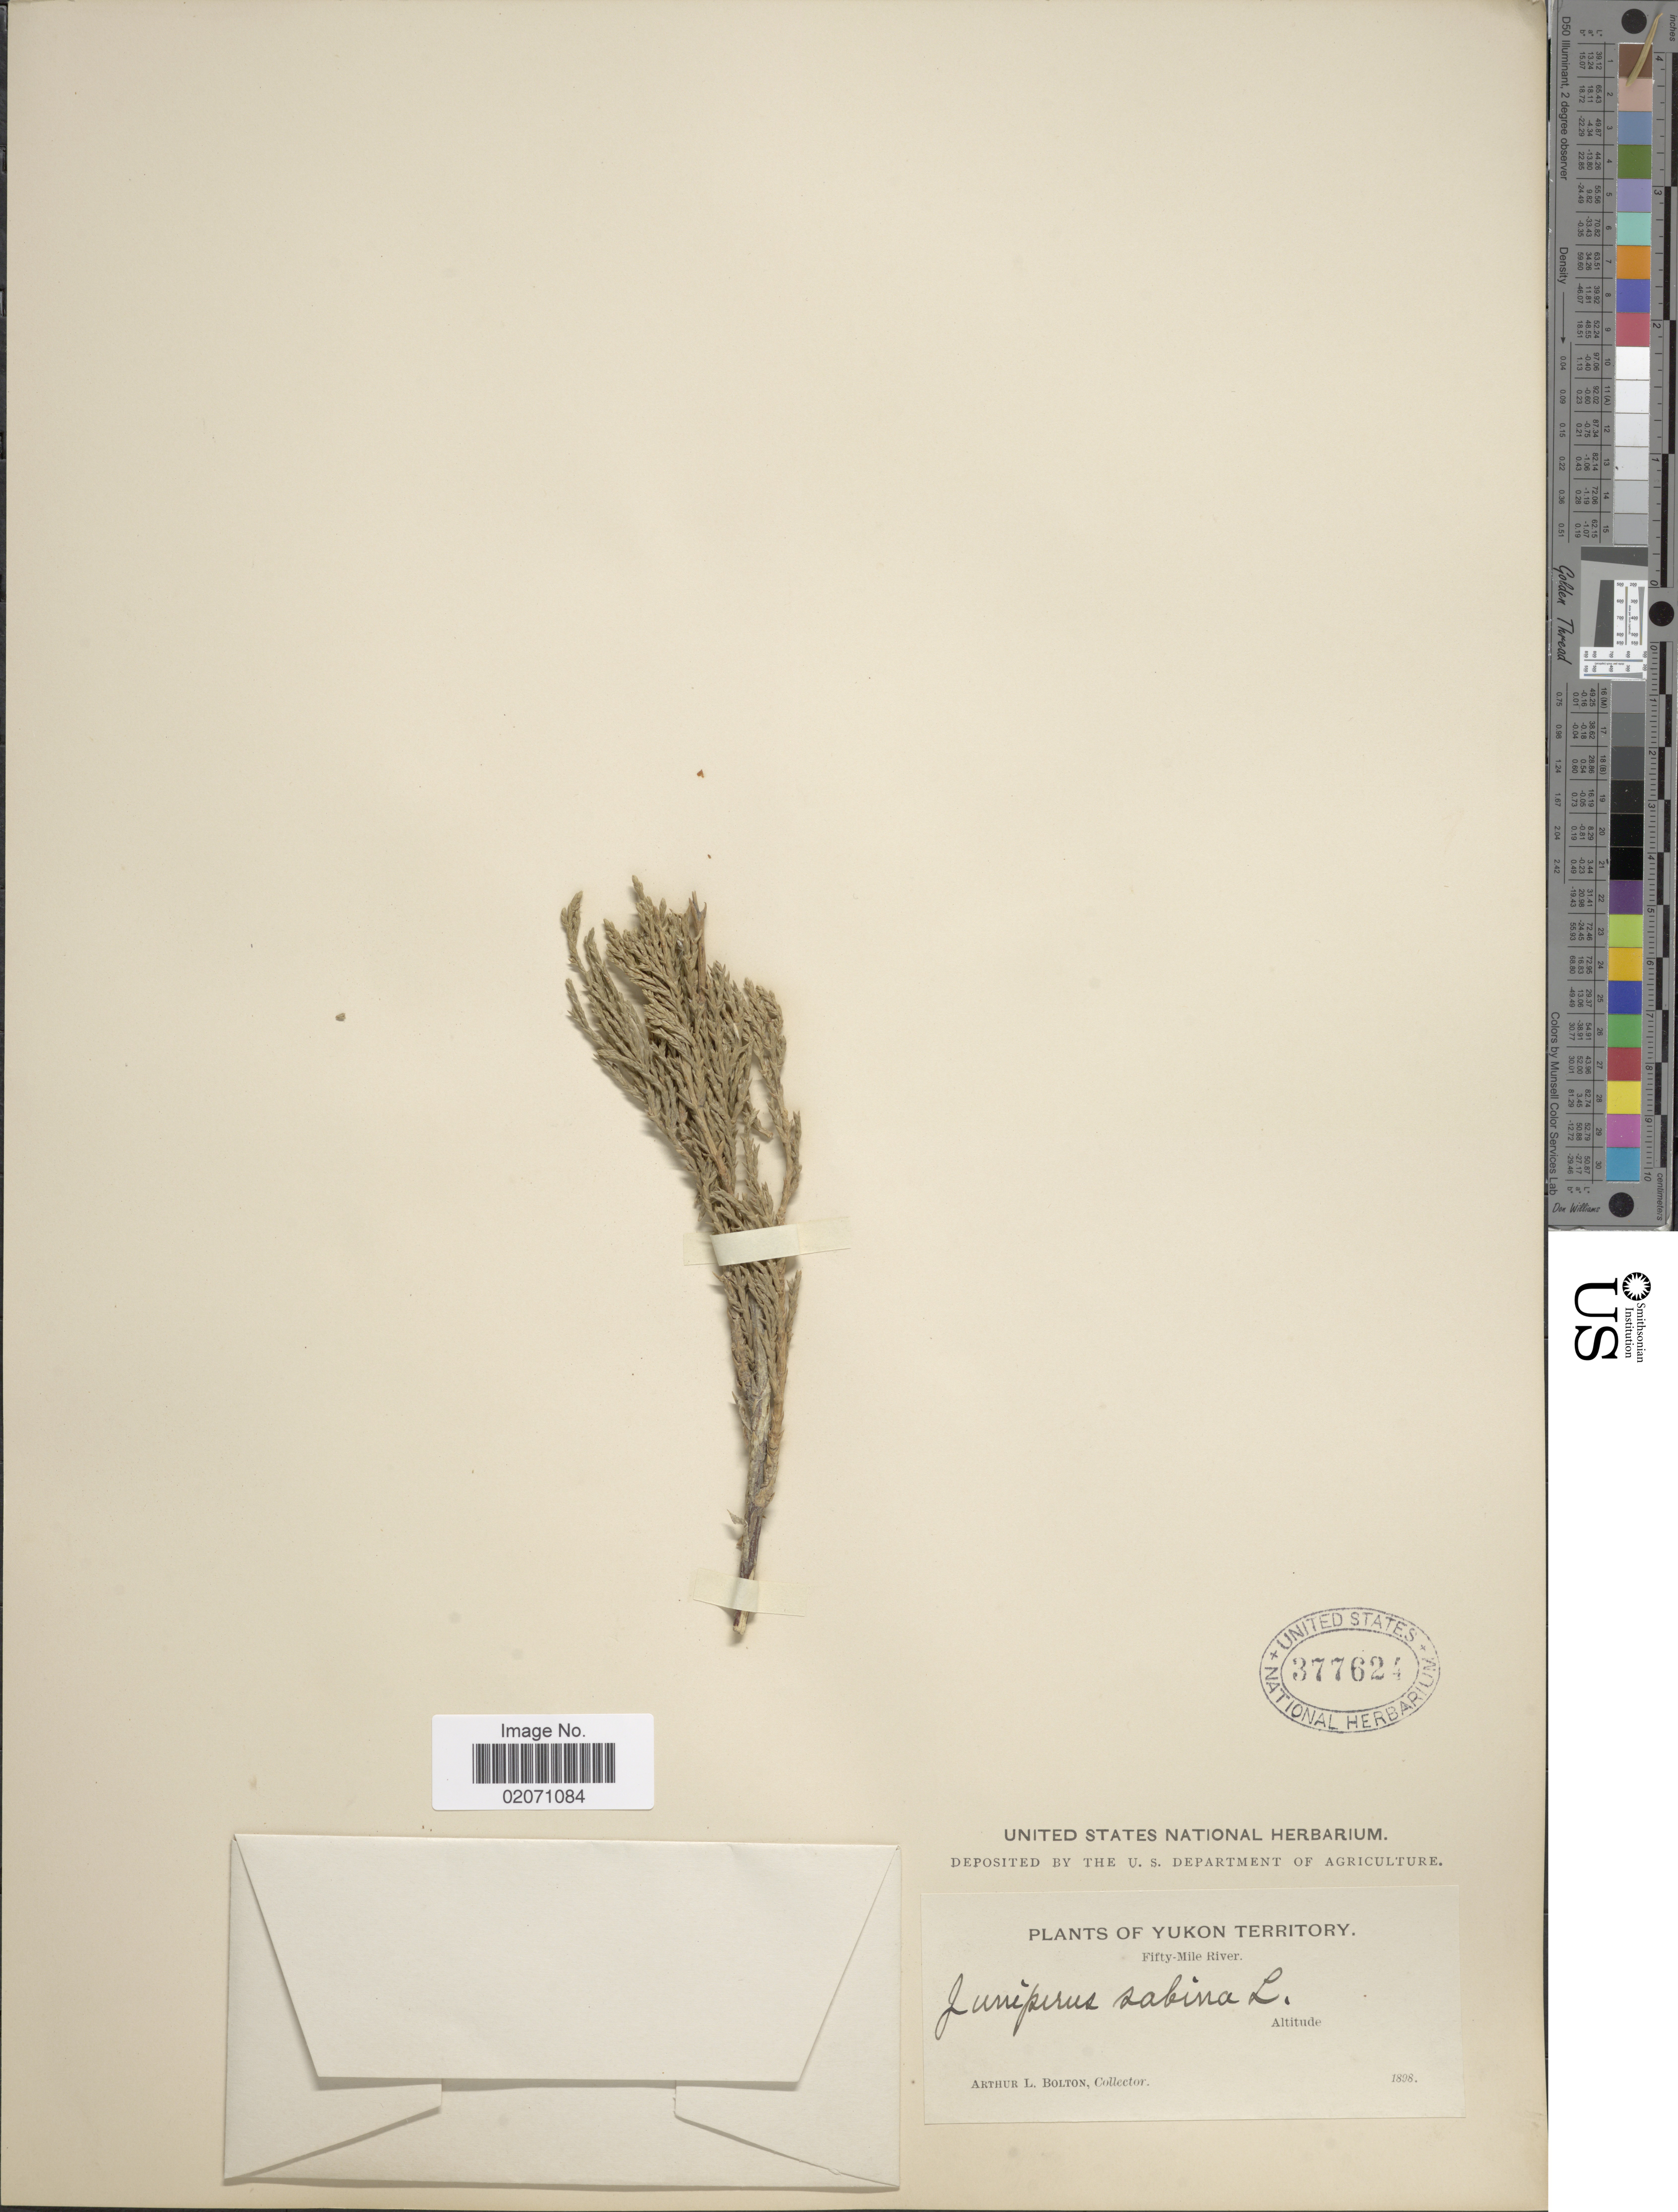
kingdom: Plantae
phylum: Tracheophyta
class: Pinopsida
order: Pinales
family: Cupressaceae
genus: Juniperus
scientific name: Juniperus horizontalis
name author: Moench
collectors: A. Bolton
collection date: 1898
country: Canada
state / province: Yukon Territory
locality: Fifty-Mile River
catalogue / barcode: US 377624